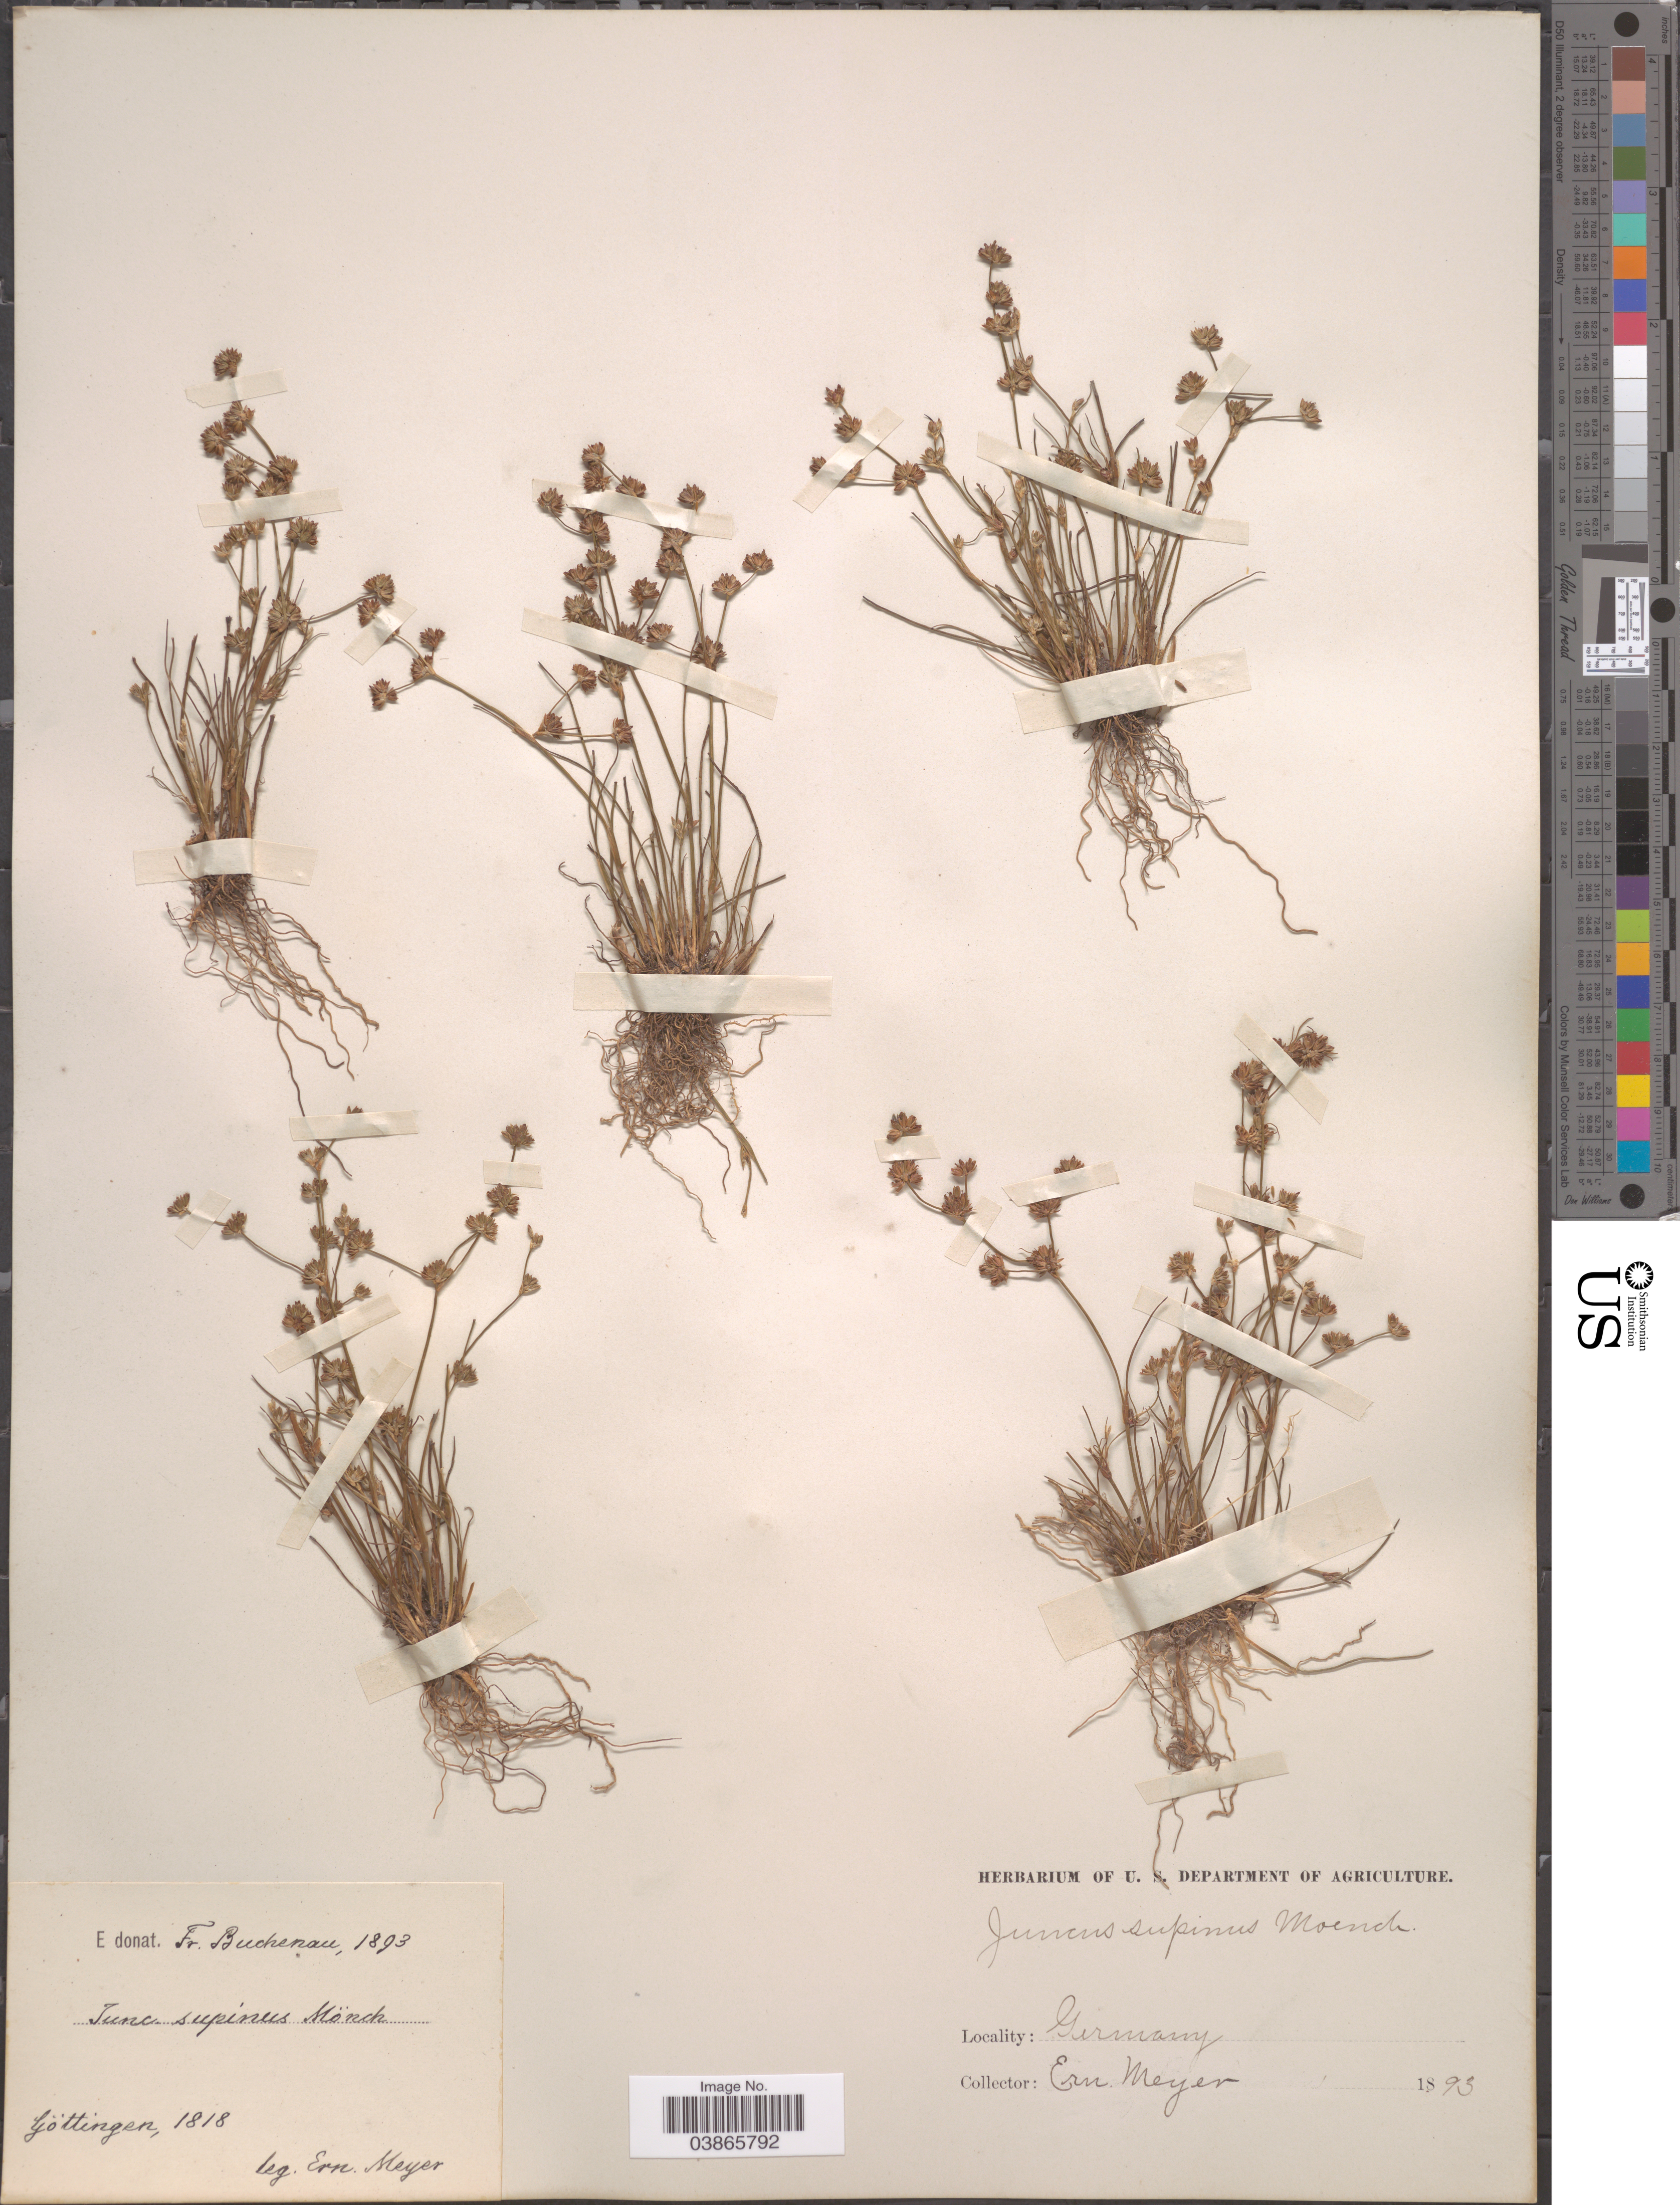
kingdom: Plantae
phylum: Tracheophyta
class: Liliopsida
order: Poales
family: Juncaceae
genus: Juncus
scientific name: Juncus supinus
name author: Moench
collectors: E. H. F. Meyer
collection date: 1818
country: Germany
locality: Göttingen.